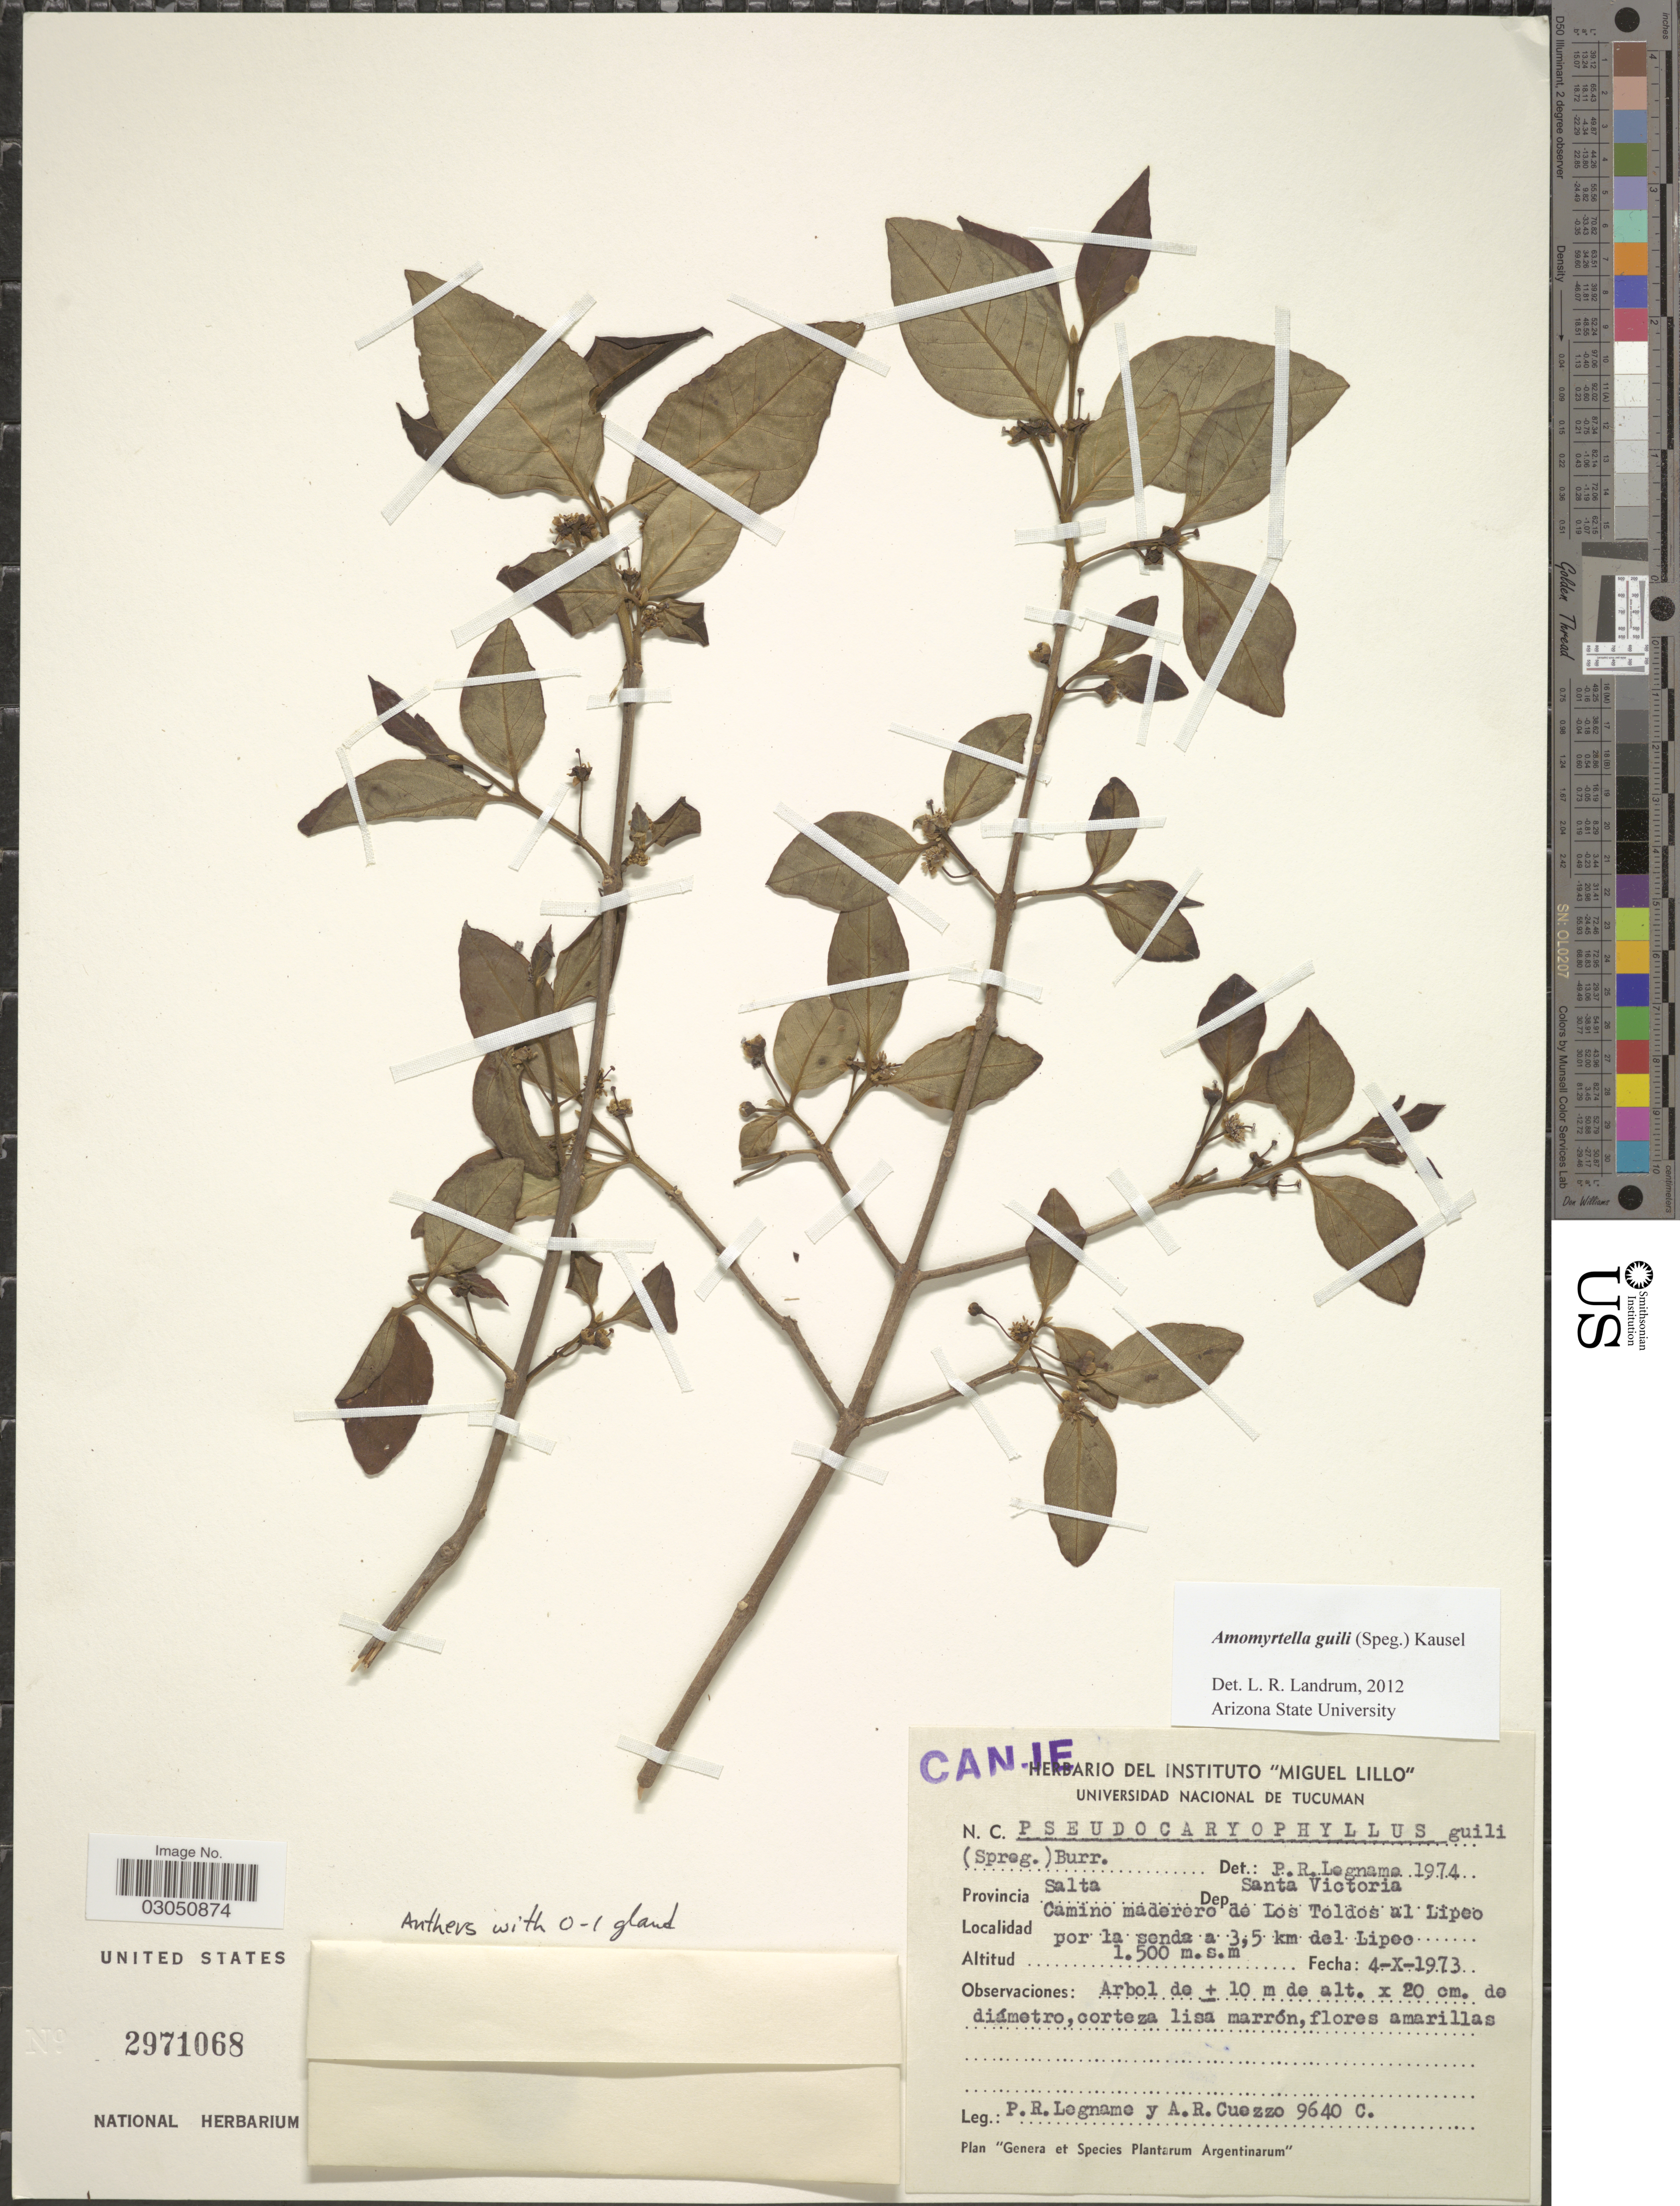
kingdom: Plantae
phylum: Tracheophyta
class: Magnoliopsida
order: Myrtales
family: Myrtaceae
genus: Amomyrtella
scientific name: Amomyrtella guilii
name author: (Speg.) Kausel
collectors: P. R. Legname & A. Cuezzo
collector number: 9640C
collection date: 1973-10-04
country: Argentina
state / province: Salta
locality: Dep. Santa Victoria. Camino maderero de Los Toldos al Lipeo por la senda a 3.5 km del Lipeo.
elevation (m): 1500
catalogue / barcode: US 2971068